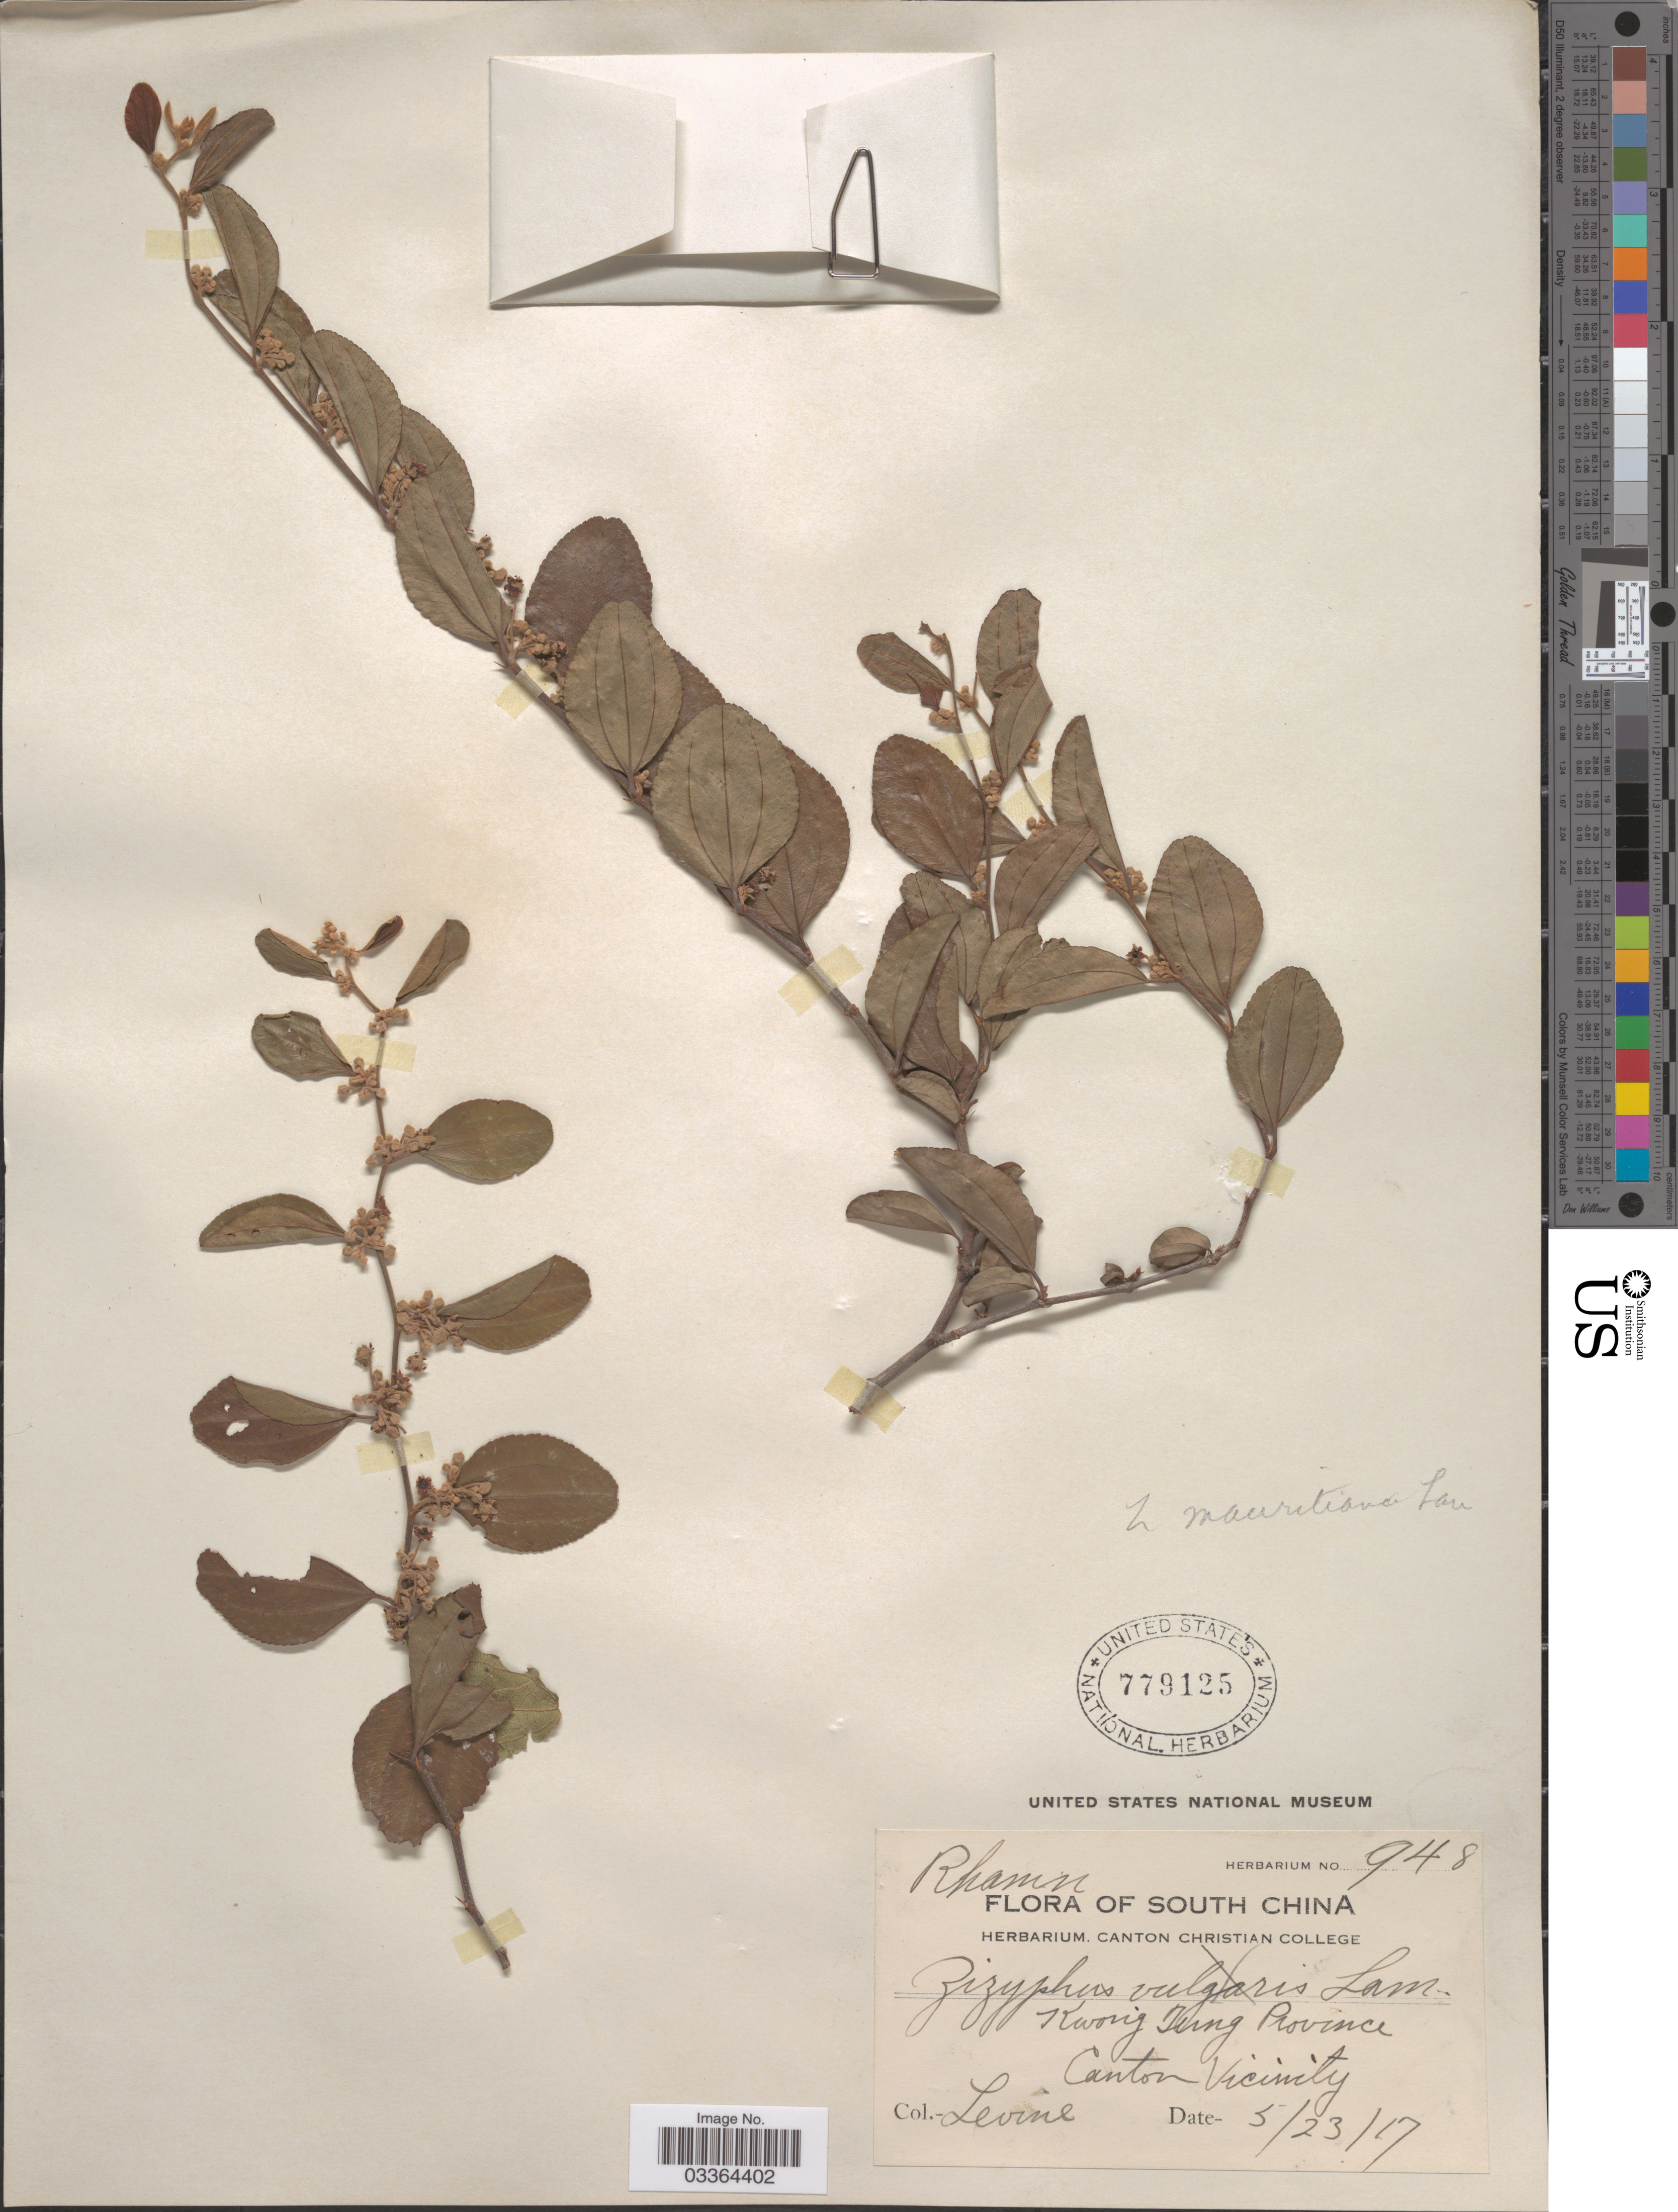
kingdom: Plantae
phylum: Tracheophyta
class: Magnoliopsida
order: Rosales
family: Rhamnaceae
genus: Ziziphus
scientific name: Ziziphus mauritiana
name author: Lam.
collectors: -. Levine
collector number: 948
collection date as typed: Transcribed d/m/y: 23/5/17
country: China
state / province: Guangdong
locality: South China. Kwong Tung Province. Canton Vicinity.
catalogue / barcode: US 779125